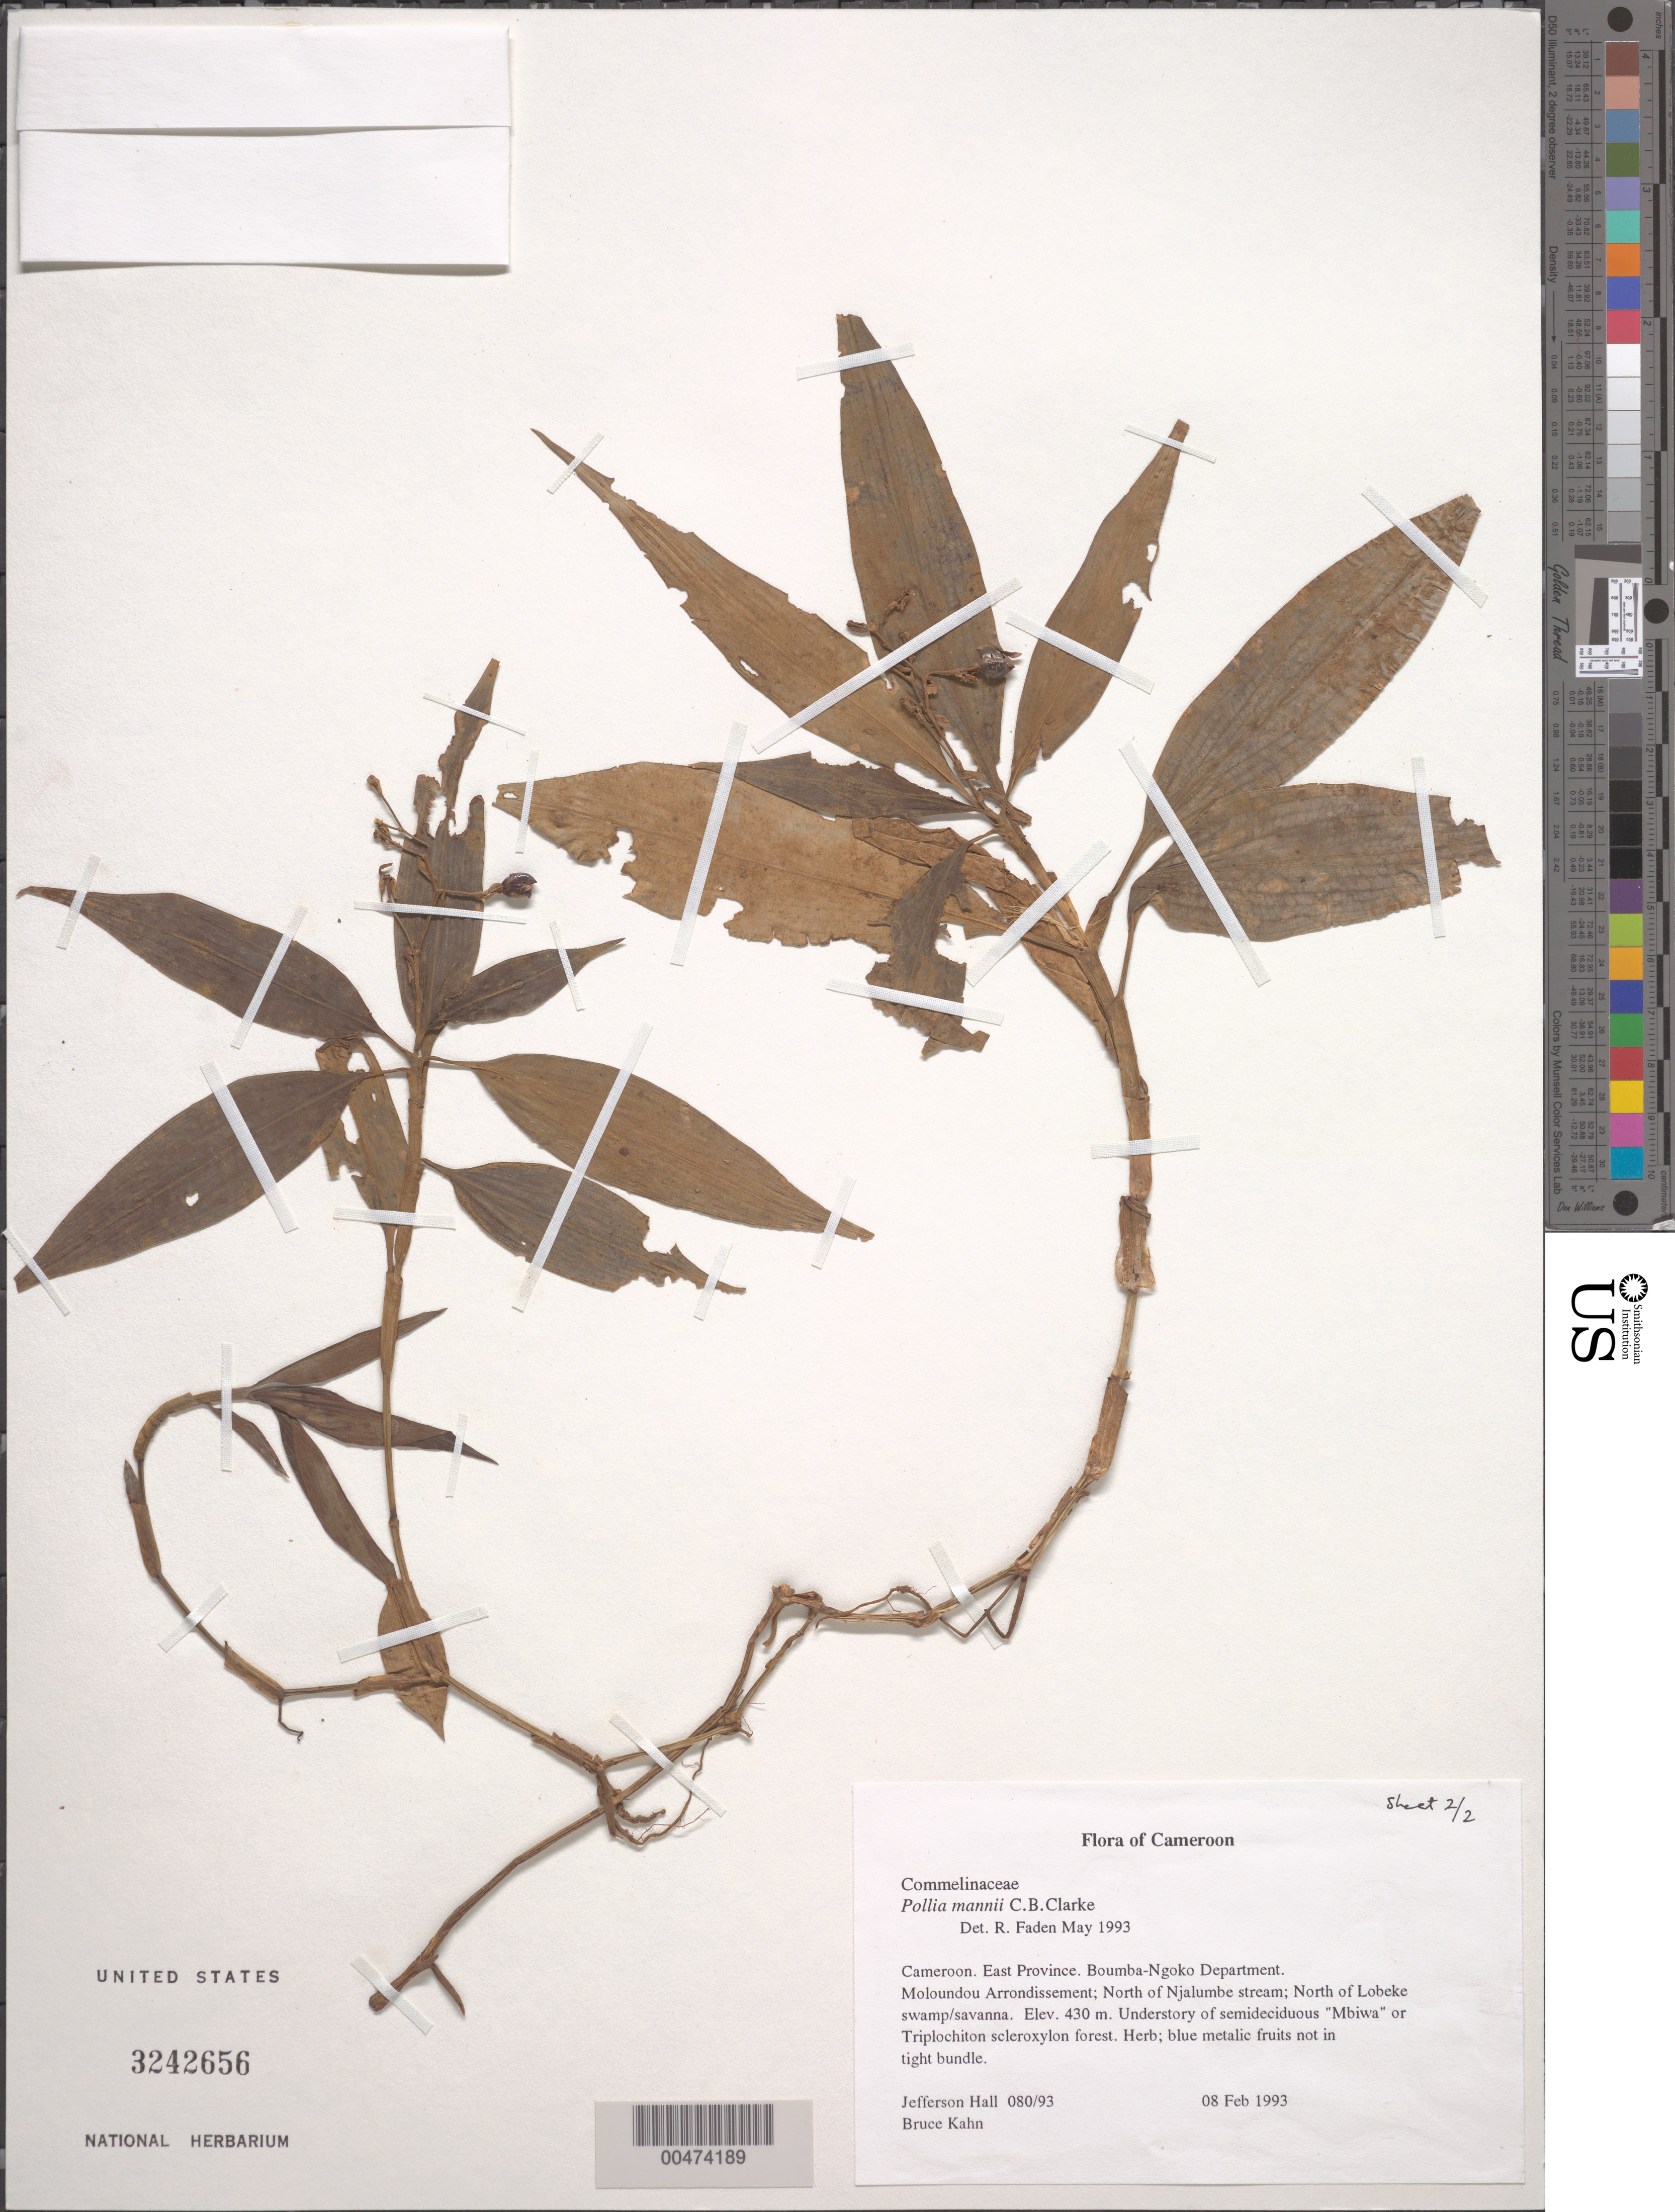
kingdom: Plantae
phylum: Tracheophyta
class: Liliopsida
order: Commelinales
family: Commelinaceae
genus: Pollia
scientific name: Pollia mannii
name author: C.B. Clarke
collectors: J. Hall & B. Kahn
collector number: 080/93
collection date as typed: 08 Feb 1993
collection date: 1993-02-08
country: Cameroon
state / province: Est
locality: Boumba-ngoko, moloundou arrondissement, n of njalumbe, n of lobeke swamp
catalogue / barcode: US 3242656